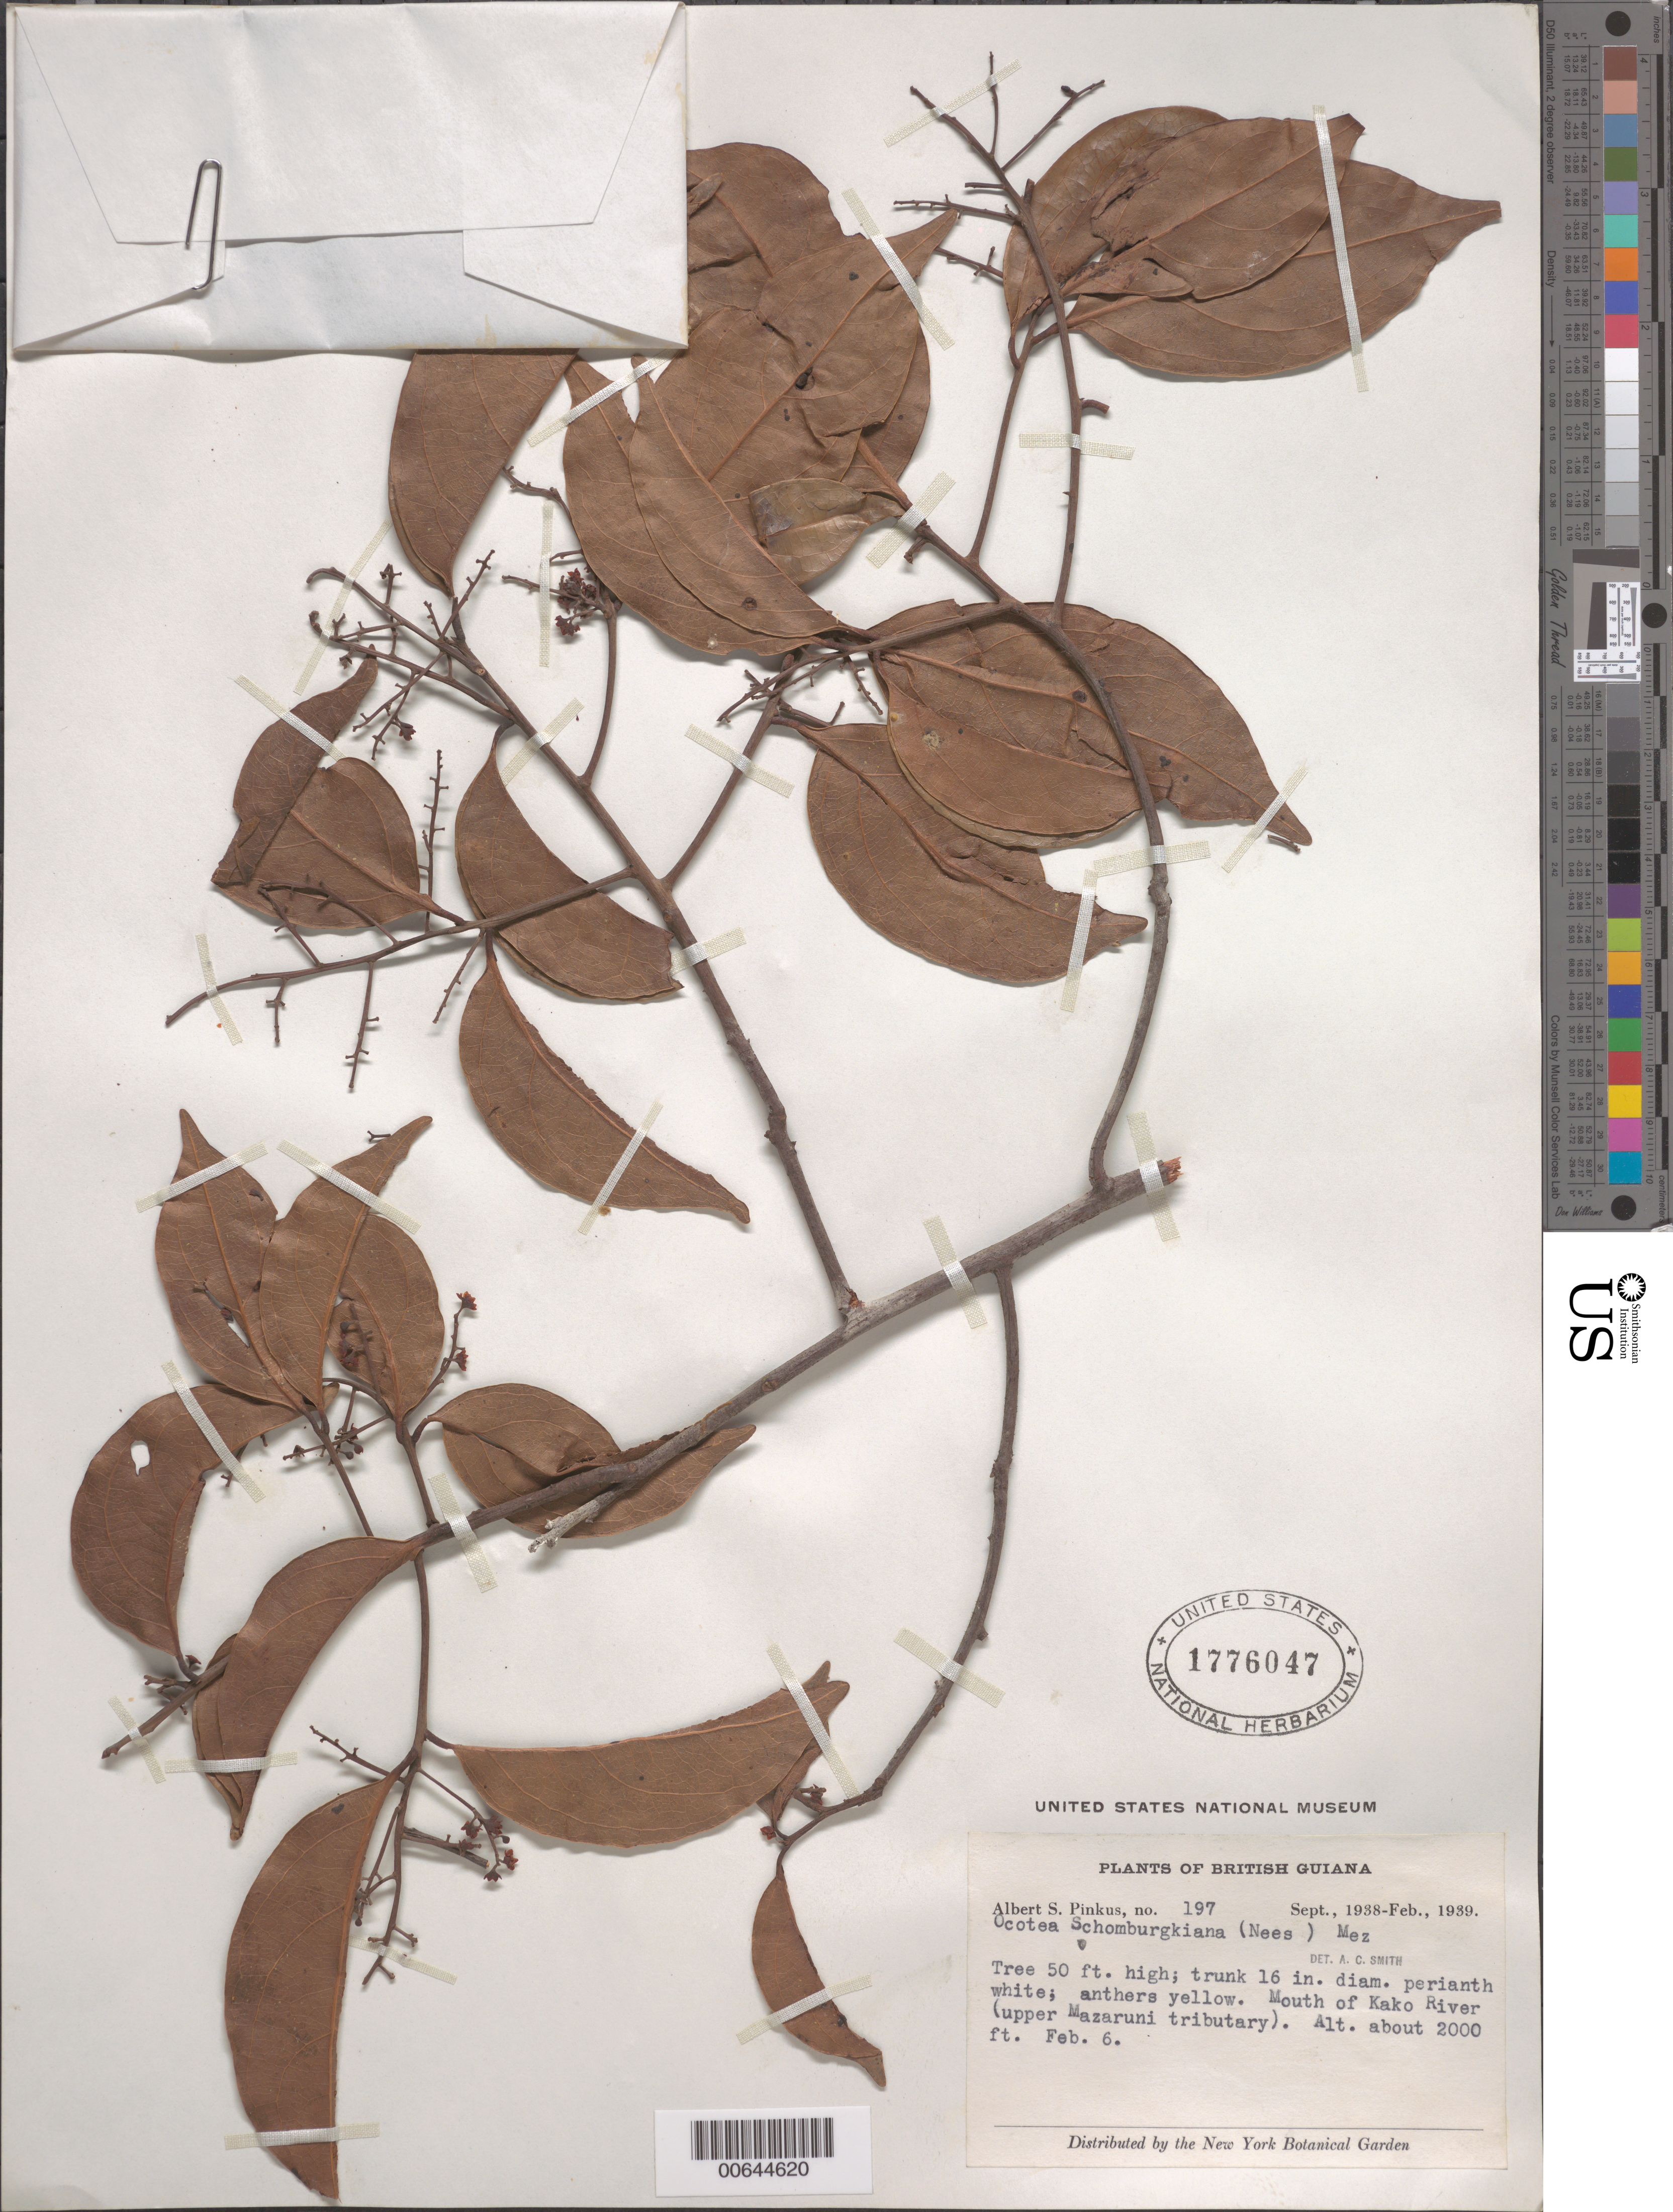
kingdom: Plantae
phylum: Tracheophyta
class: Magnoliopsida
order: Laurales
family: Lauraceae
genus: Ocotea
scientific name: Ocotea schomburgkiana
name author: (Nees) Mez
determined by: Smith, A. C.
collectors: A. Pinkus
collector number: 197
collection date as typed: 6-Feb-39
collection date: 1939-02-06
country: Guyana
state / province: Cuyuni-Mazaruni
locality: Kako River, at mouth, (upper Mazaruni tributary)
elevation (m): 600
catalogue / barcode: US 1776047